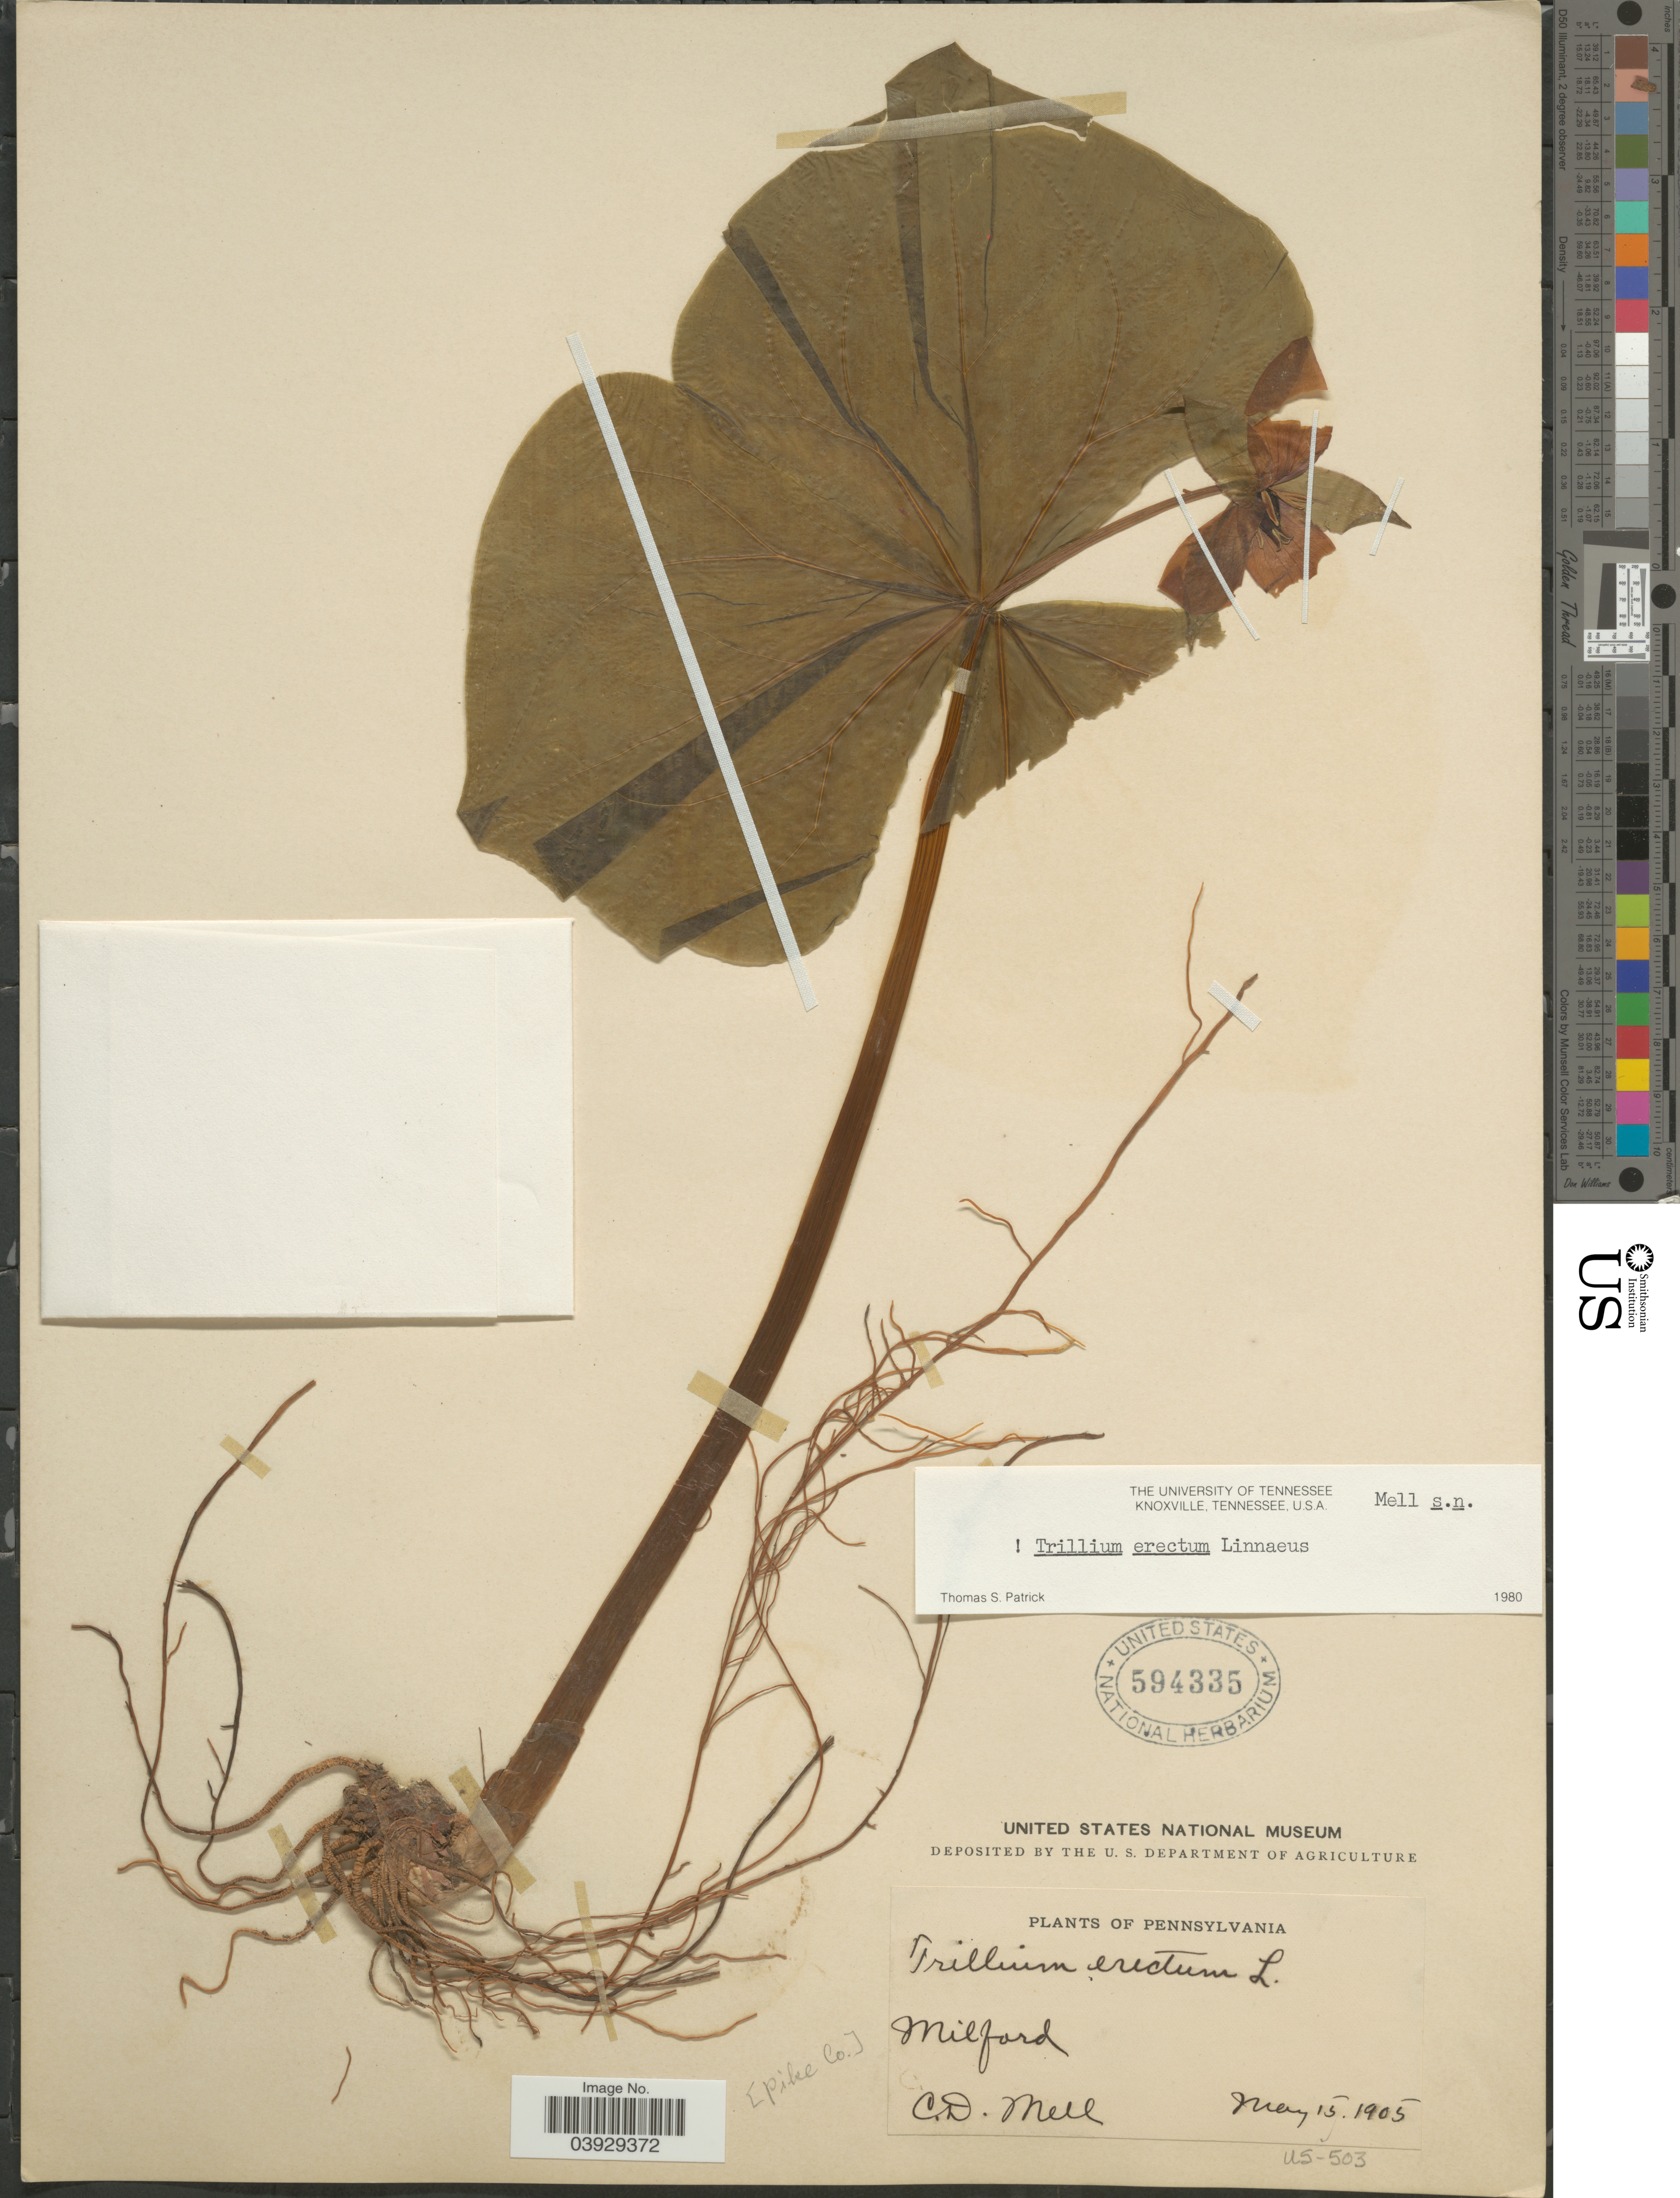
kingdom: Plantae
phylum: Tracheophyta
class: Liliopsida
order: Liliales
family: Melanthiaceae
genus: Trillium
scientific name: Trillium erectum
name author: L.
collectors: C. D. Mell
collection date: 1905-05-15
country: United States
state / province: Pennsylvania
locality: Pike Co. Milford.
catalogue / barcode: US 594335